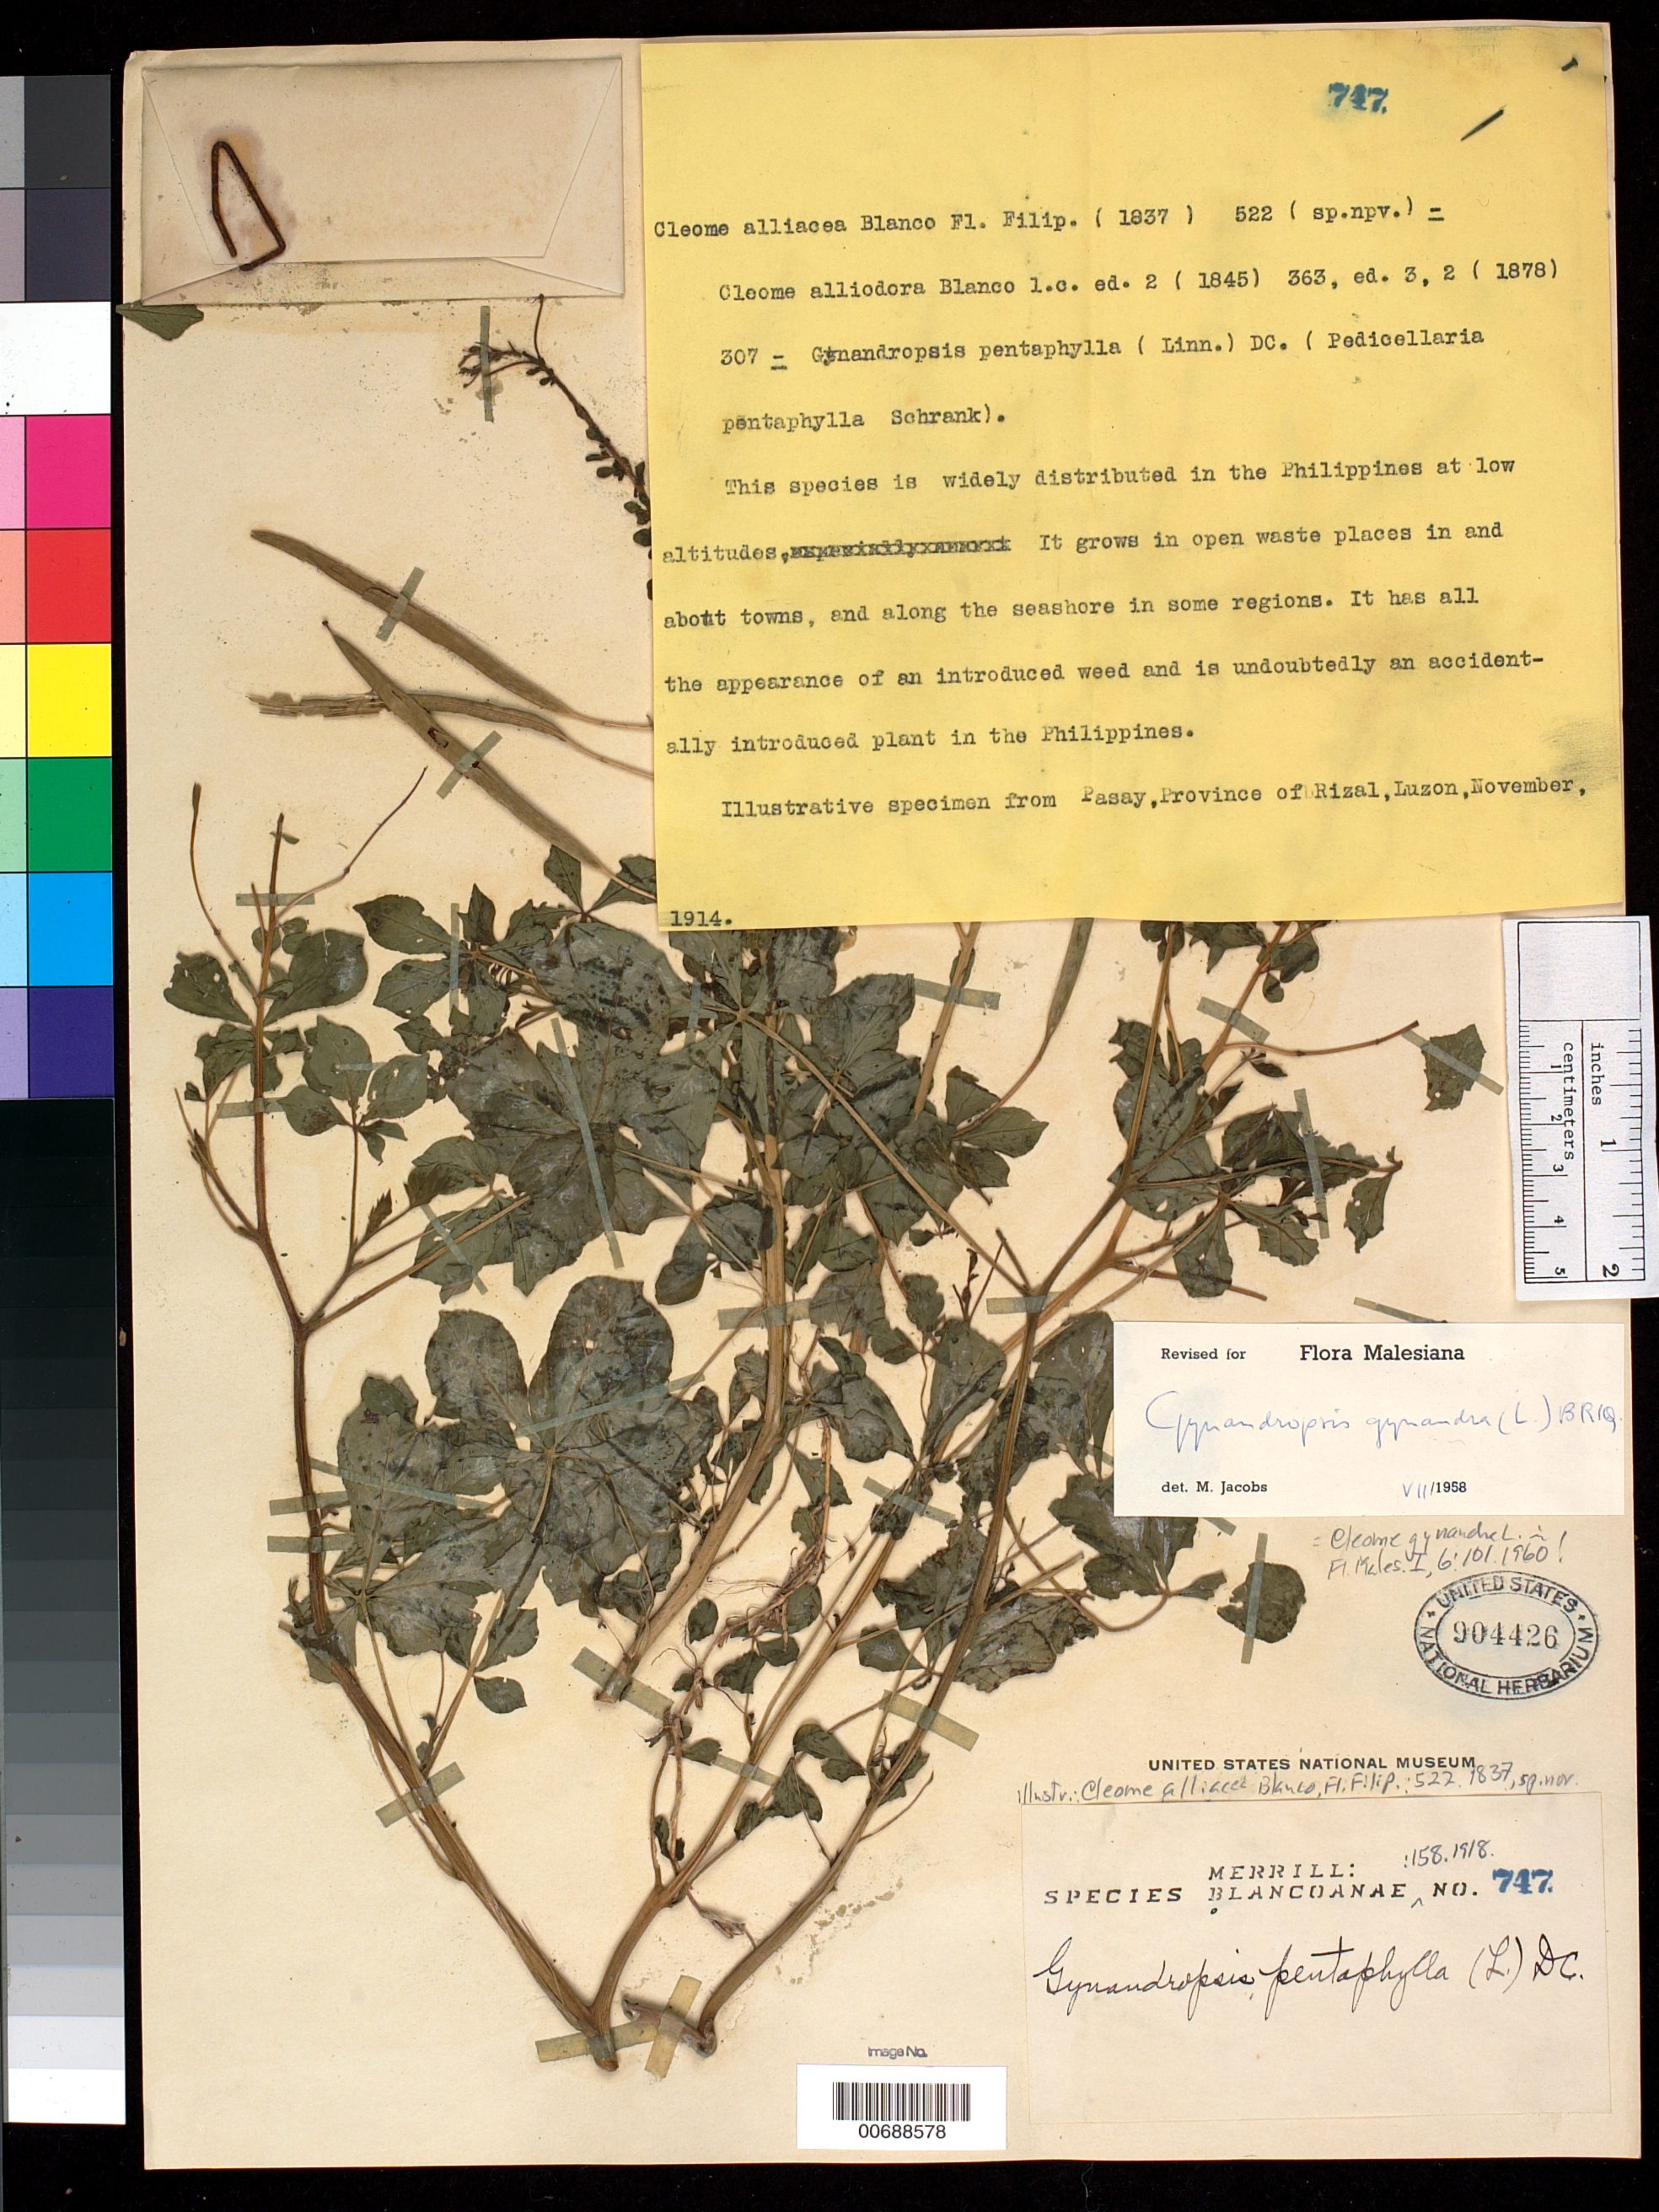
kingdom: Plantae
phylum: Tracheophyta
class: Magnoliopsida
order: Brassicales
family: Cleomaceae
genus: Gynandropsis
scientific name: Gynandropsis gynandra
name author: (L.) Briq.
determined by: Jacobs, M.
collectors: E. D. Merrill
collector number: Sp. Blancoan. 0747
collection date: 1914-11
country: Philippines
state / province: National Capital Region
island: Luzon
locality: Pasay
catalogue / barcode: US 904426